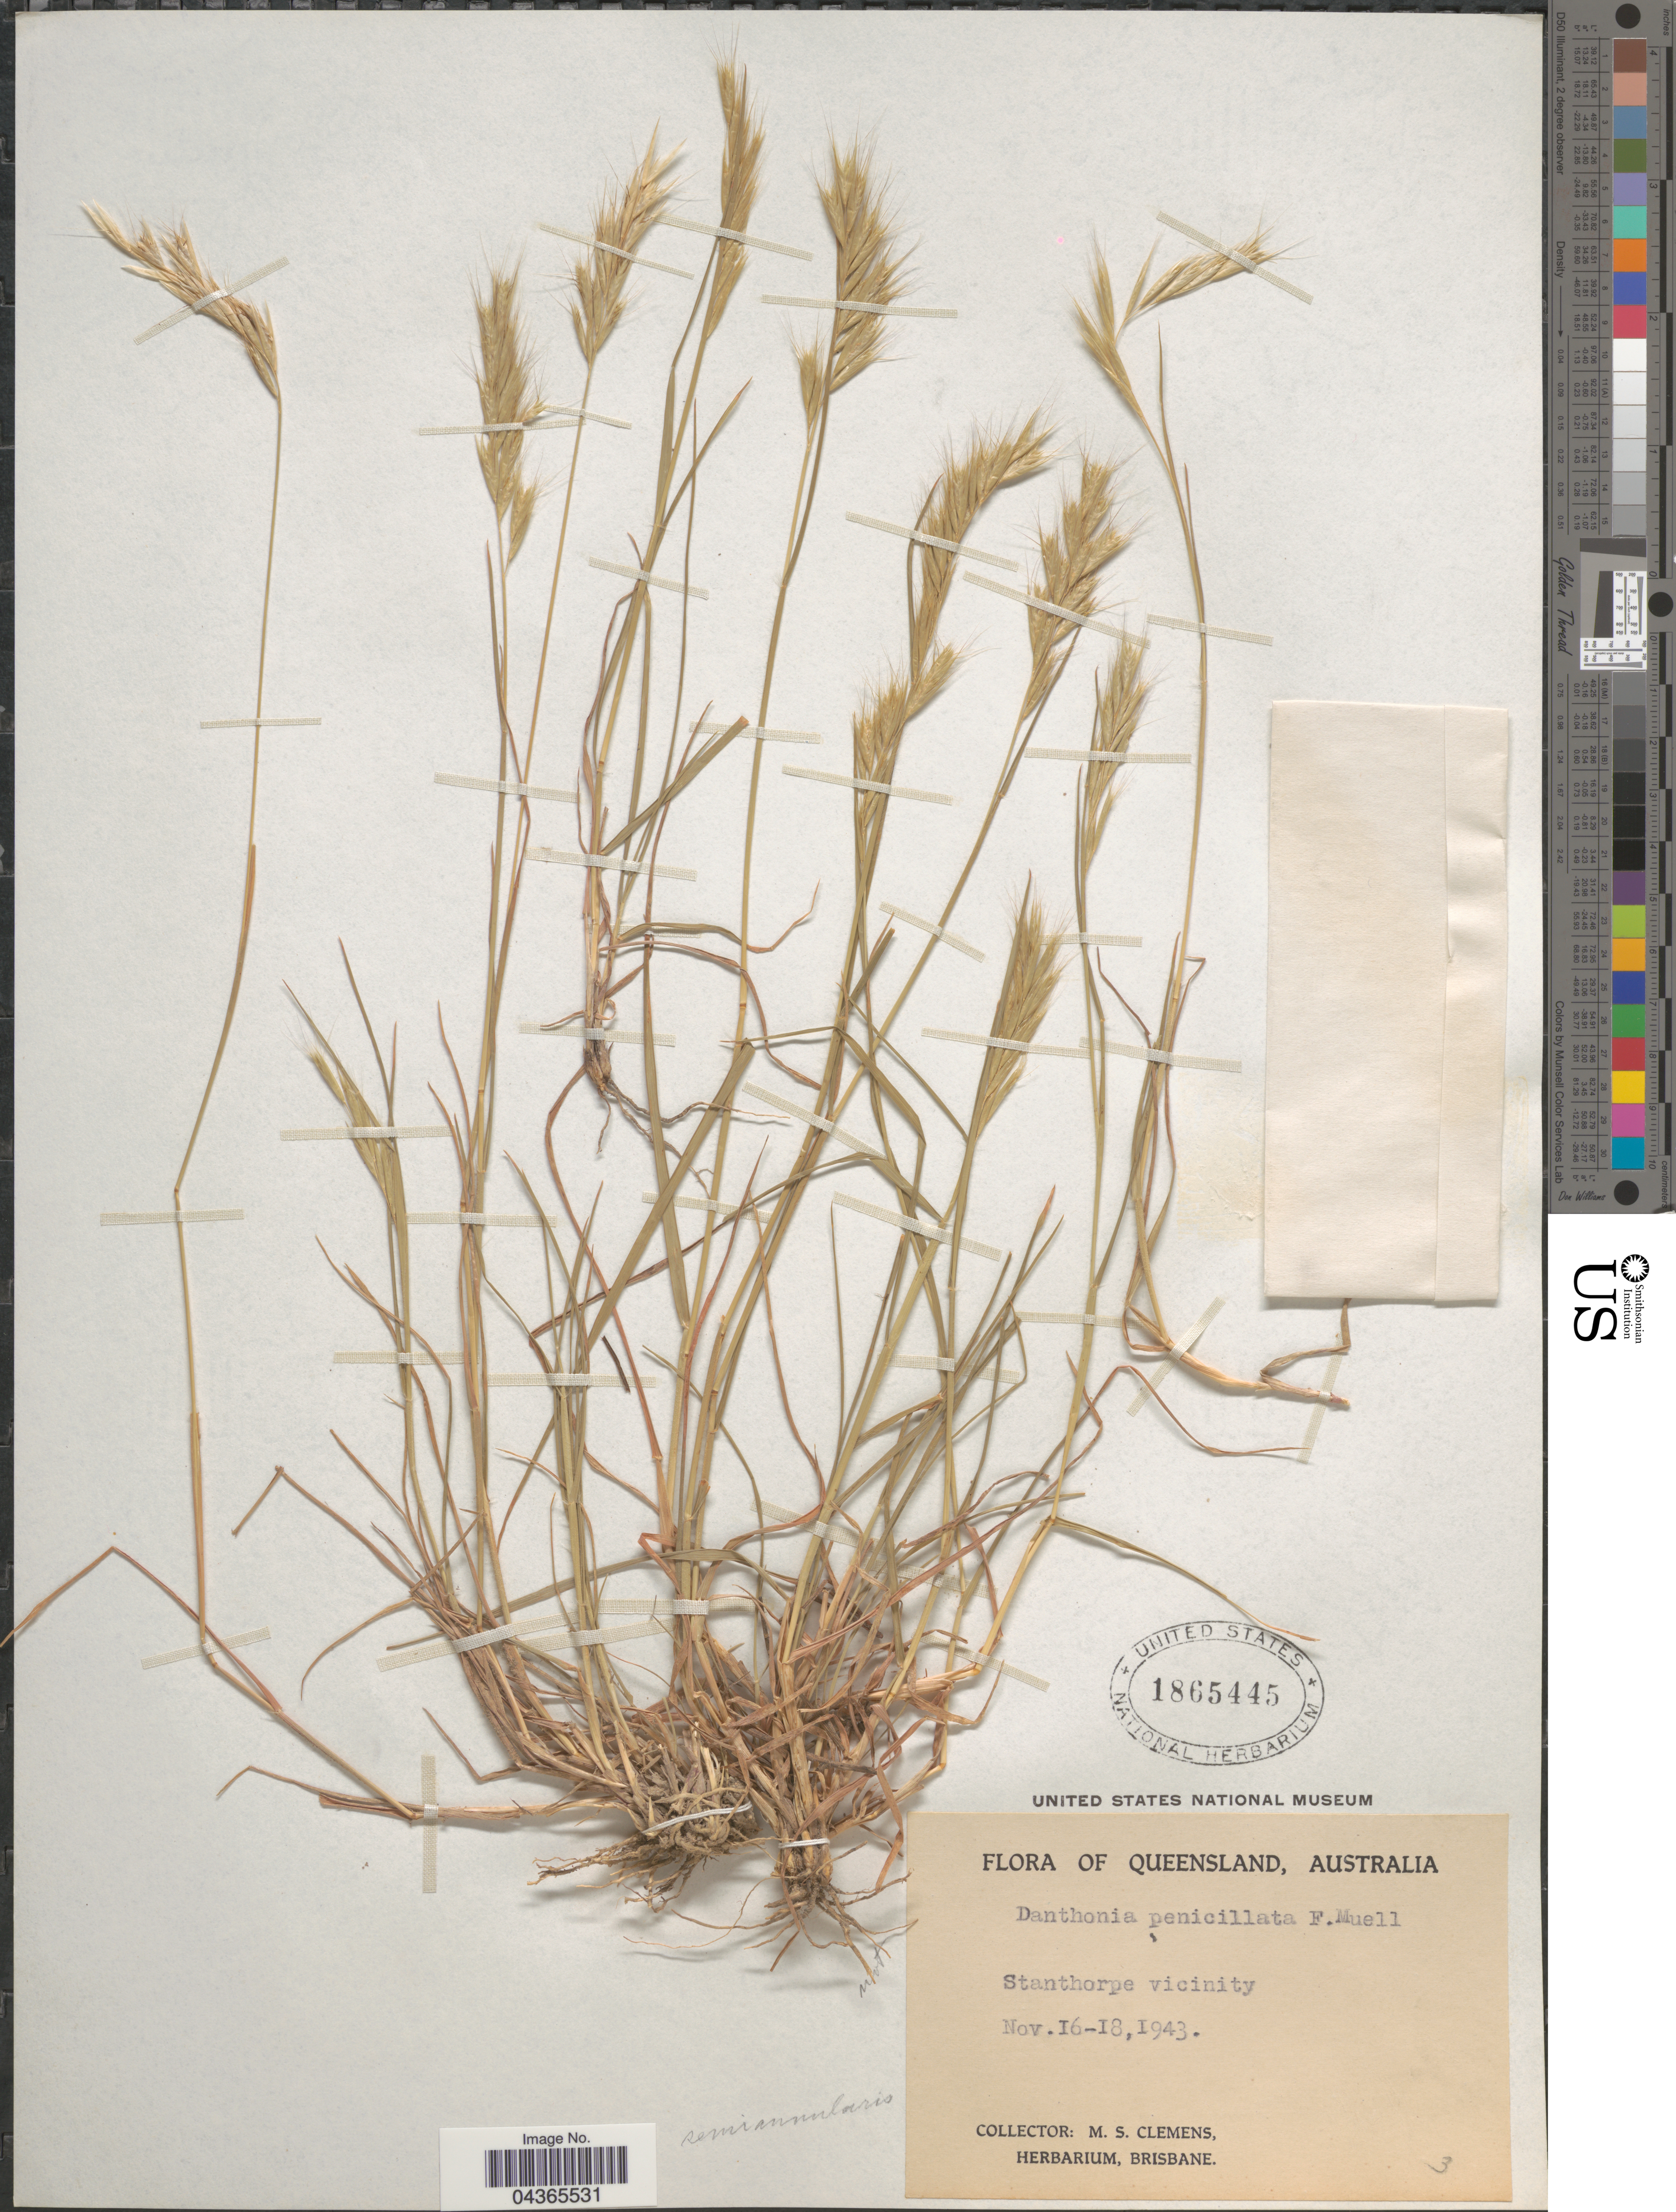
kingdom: Plantae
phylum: Tracheophyta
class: Liliopsida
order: Poales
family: Poaceae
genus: Rytidosperma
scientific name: Rytidosperma semiannulare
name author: (Labill.) Connor & Edgar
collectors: M. S. Clemens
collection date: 1943-11-16/1943-11-18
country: Australia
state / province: Queensland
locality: Stanthorpe vicinity.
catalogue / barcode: US 1865445